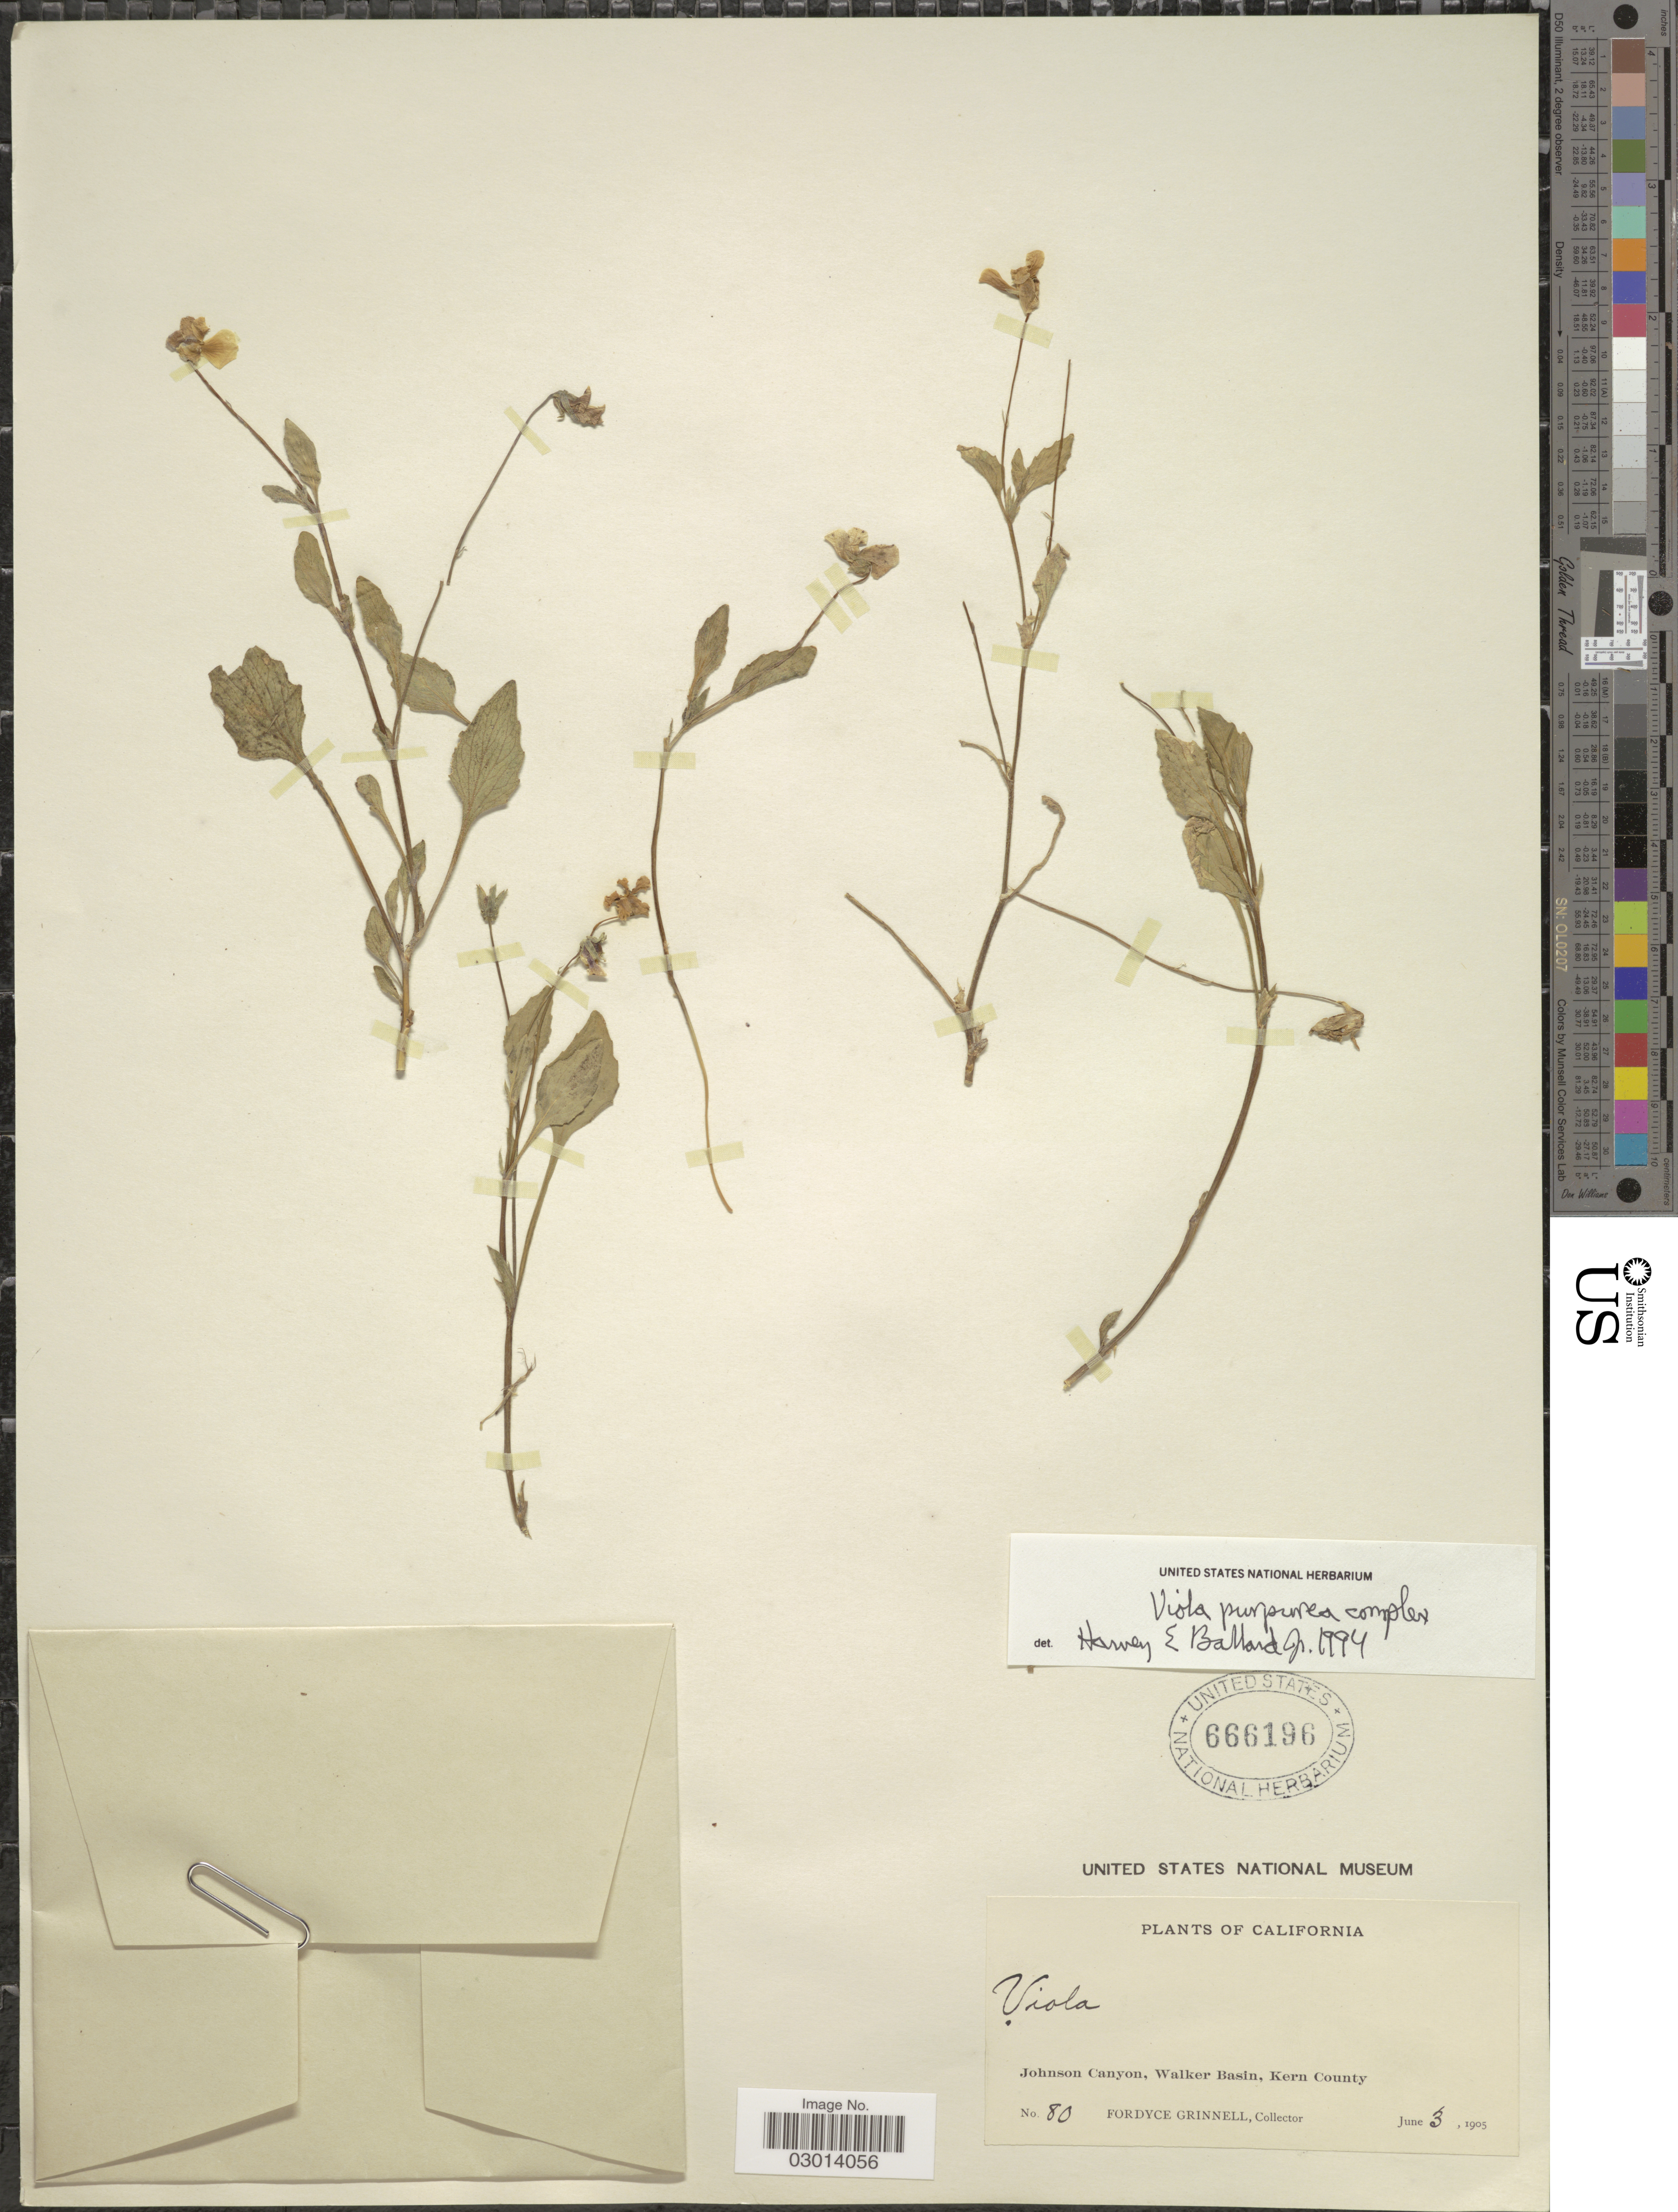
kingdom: Plantae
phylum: Tracheophyta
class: Magnoliopsida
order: Malpighiales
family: Violaceae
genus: Viola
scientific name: Viola purpurea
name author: Kellogg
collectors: F. Grinnell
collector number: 80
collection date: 1905-06-03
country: United States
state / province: California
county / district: Kern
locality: Johnson Canyon, Walker Basin, Kern County.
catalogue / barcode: US 666196